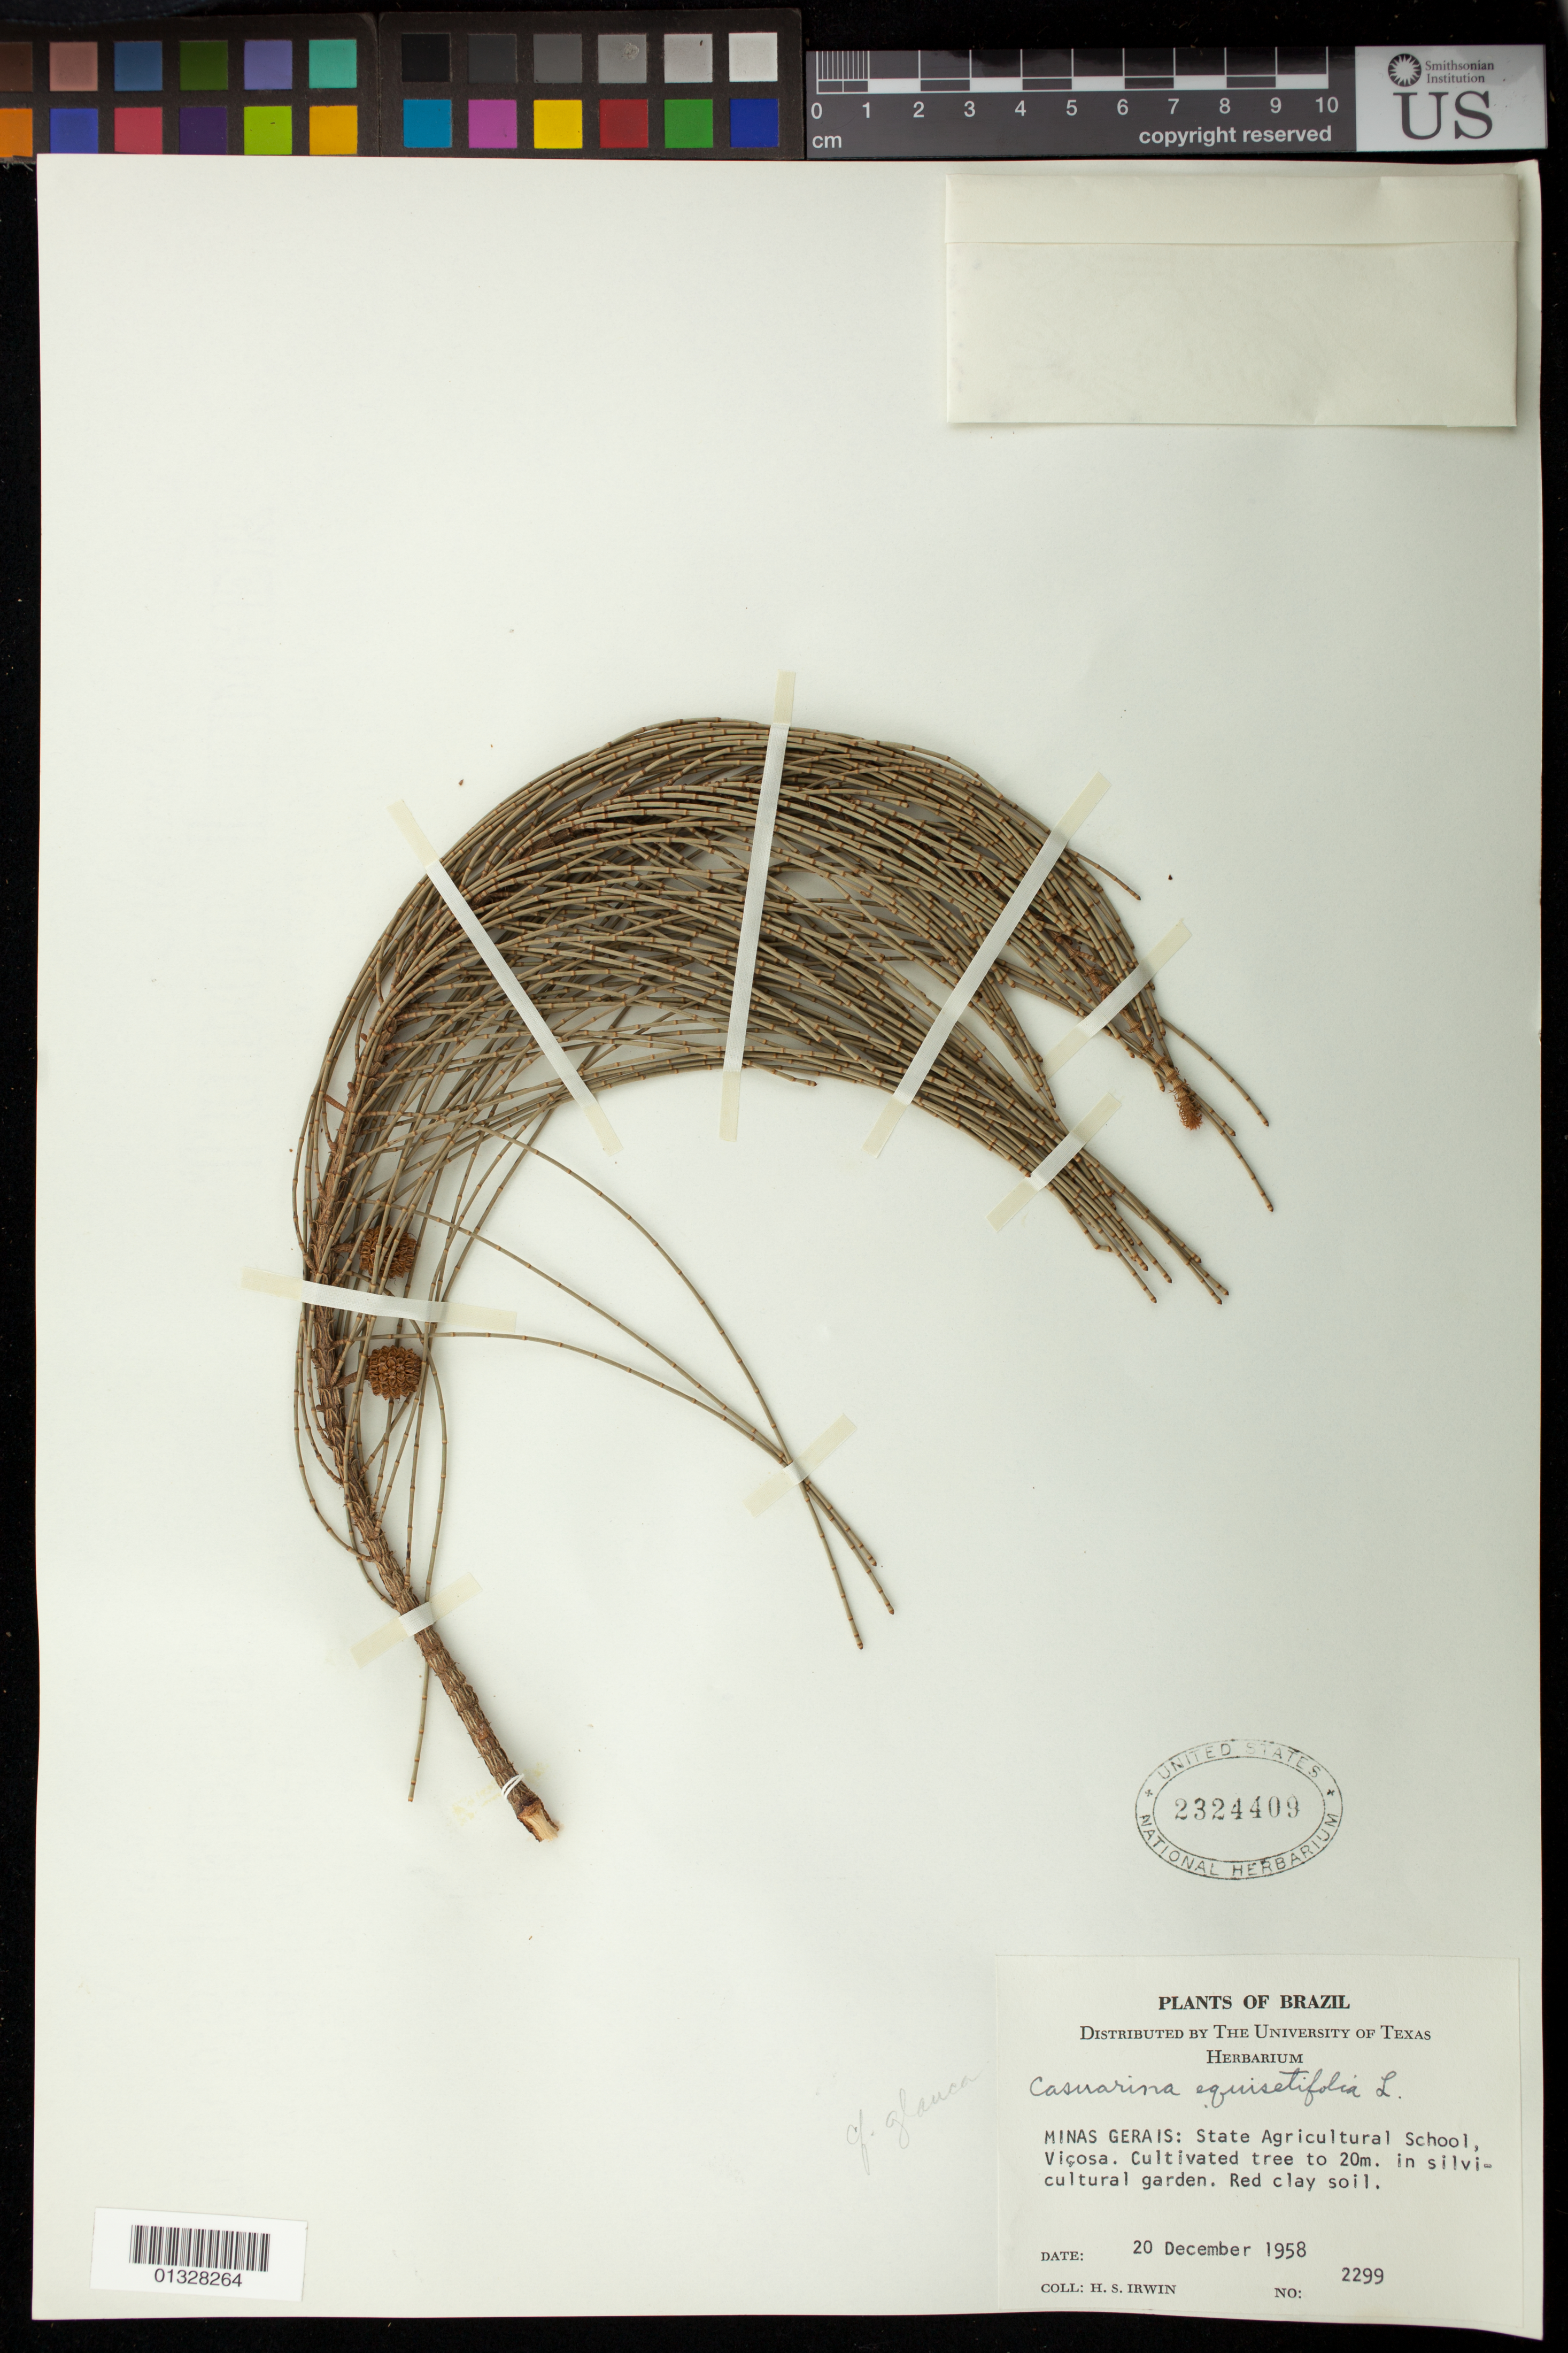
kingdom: Plantae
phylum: Tracheophyta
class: Magnoliopsida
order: Fagales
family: Casuarinaceae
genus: Casuarina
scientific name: Casuarina sp.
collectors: H. Irwin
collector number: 2299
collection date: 1958-12-20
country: Brazil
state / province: Minas Gerais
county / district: Viçosa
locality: State Agricultural School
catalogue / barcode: US 2324409